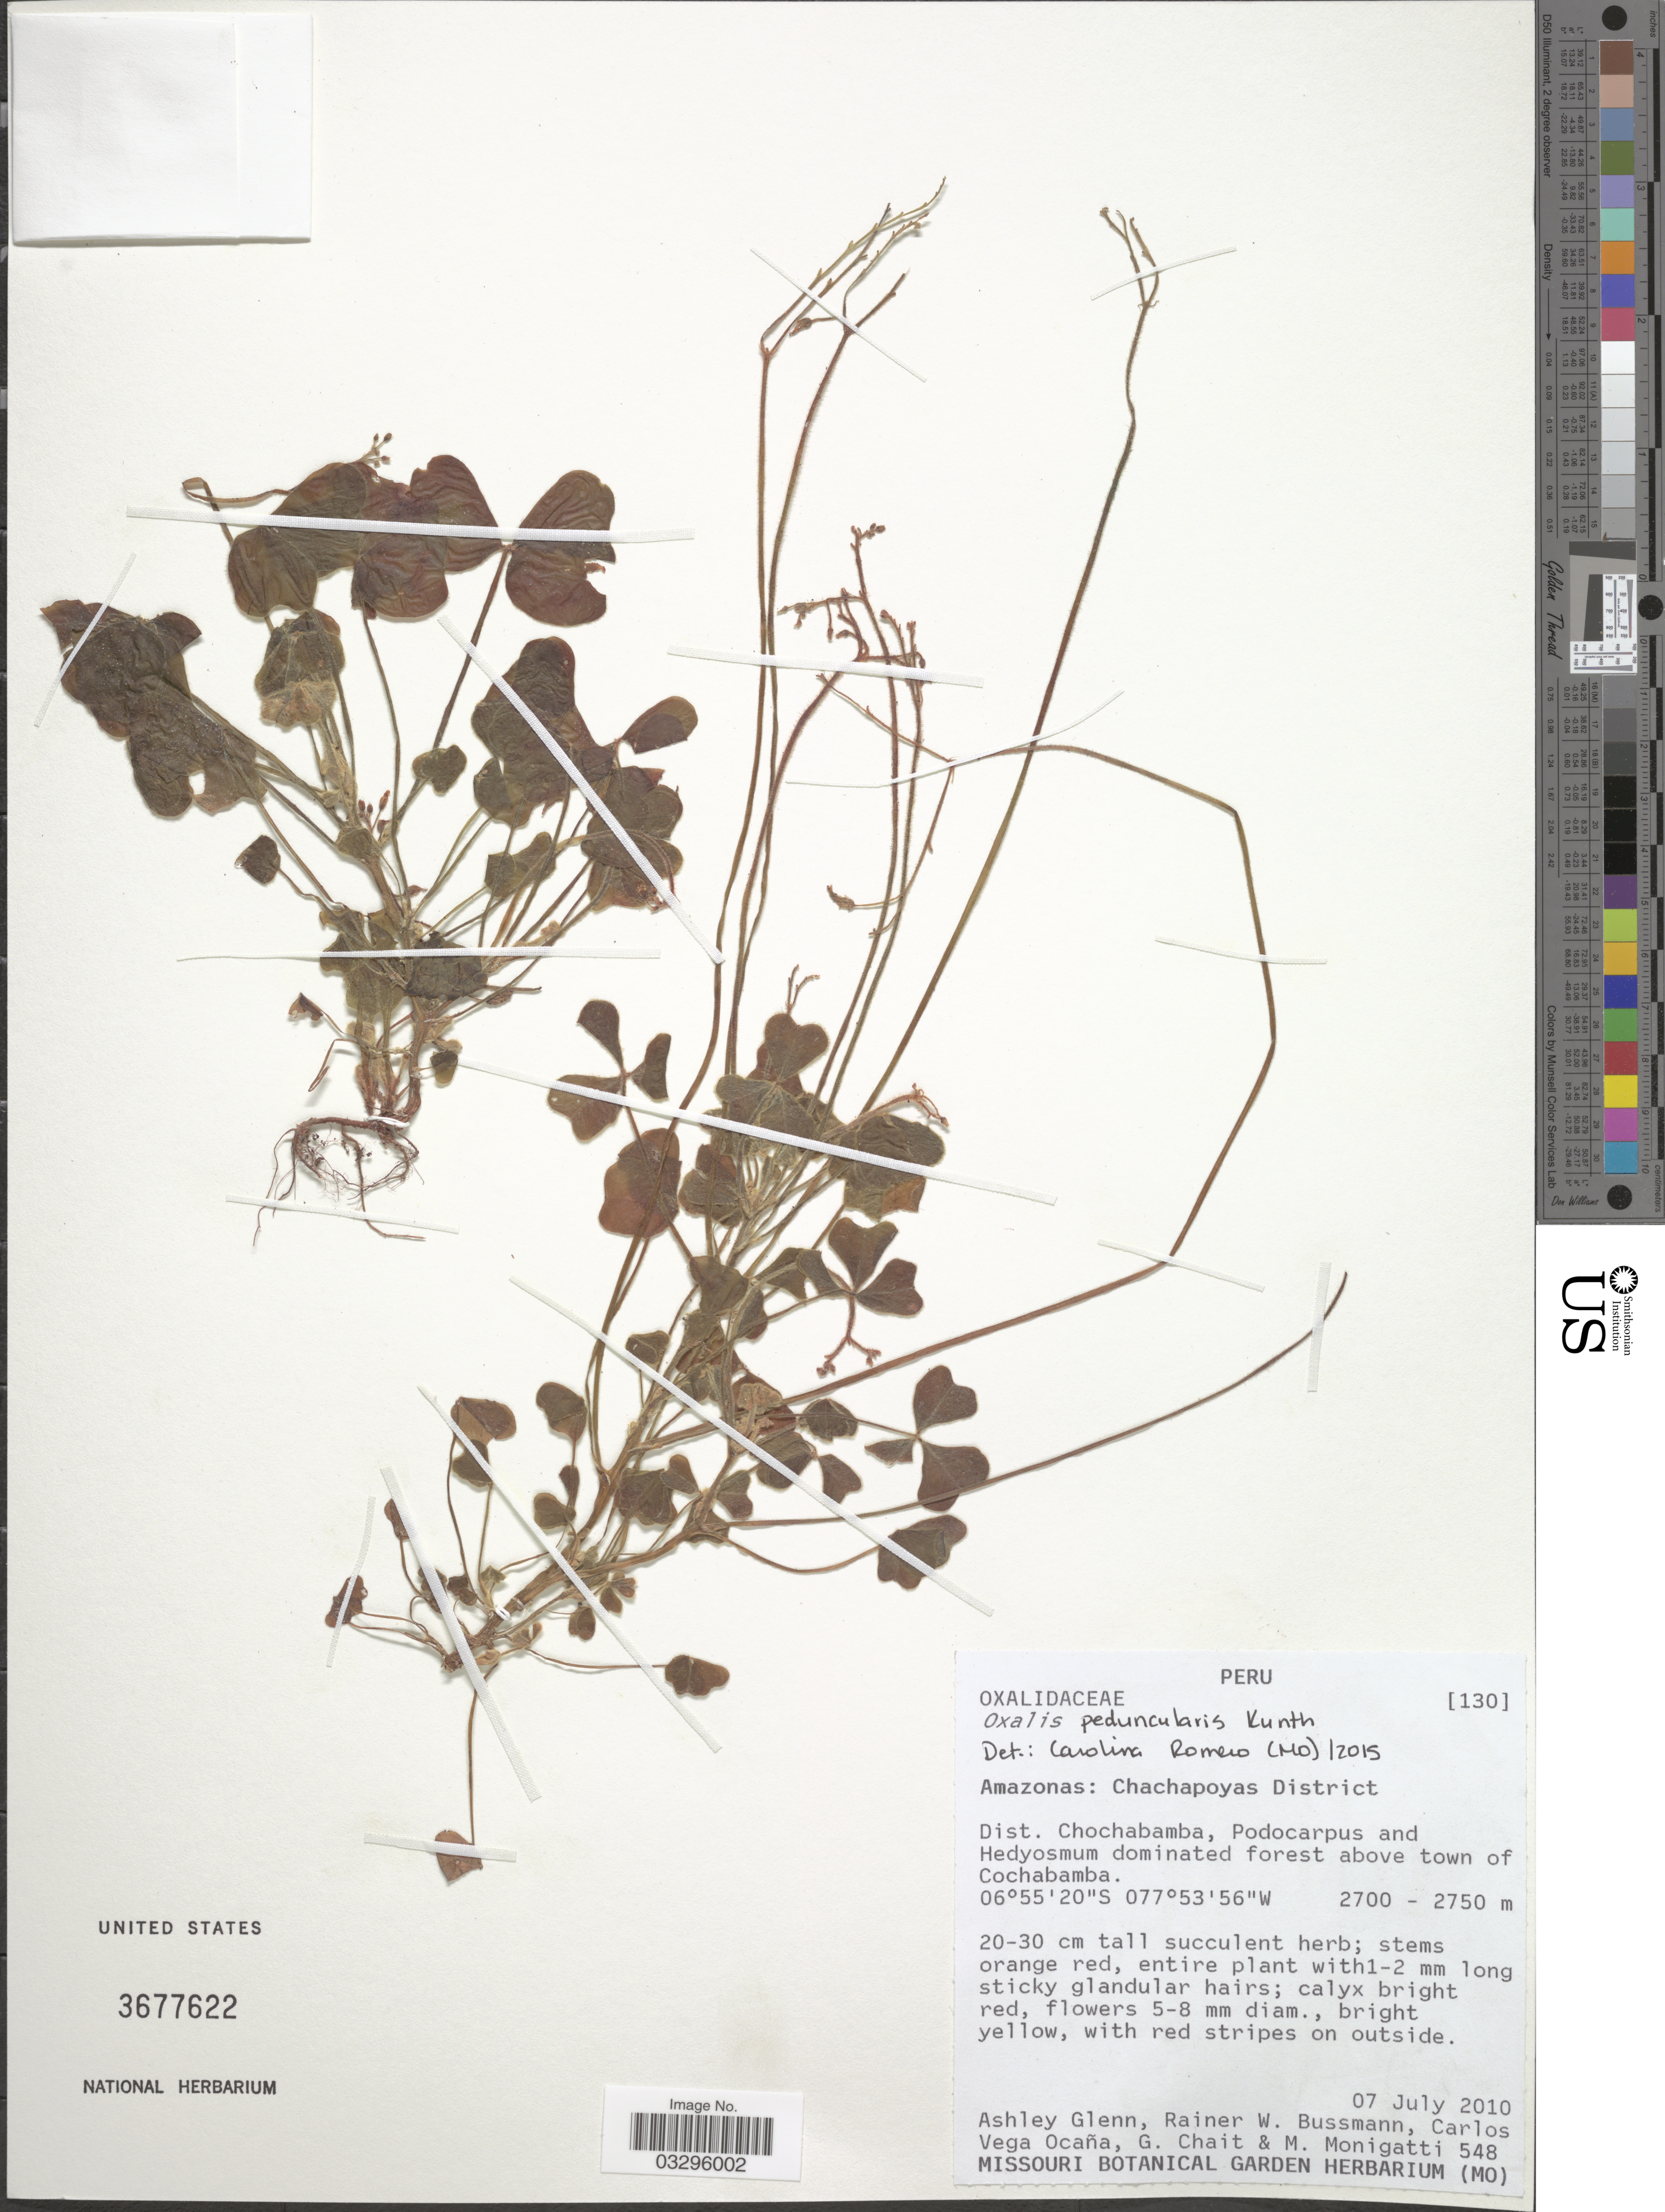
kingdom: Plantae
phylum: Tracheophyta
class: Magnoliopsida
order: Oxalidales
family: Oxalidaceae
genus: Oxalis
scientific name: Oxalis peduncularis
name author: Kunth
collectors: A. Glenn, R. W. Bussmann, C. Ocaña, G. Chait & M. Monigatti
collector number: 548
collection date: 2010-07-07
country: Peru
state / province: Amazonas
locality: Amazonas: Chachapoyas District. Dist. Cochabamba. Above town of Cochabamba.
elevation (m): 2700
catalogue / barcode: US 3677622